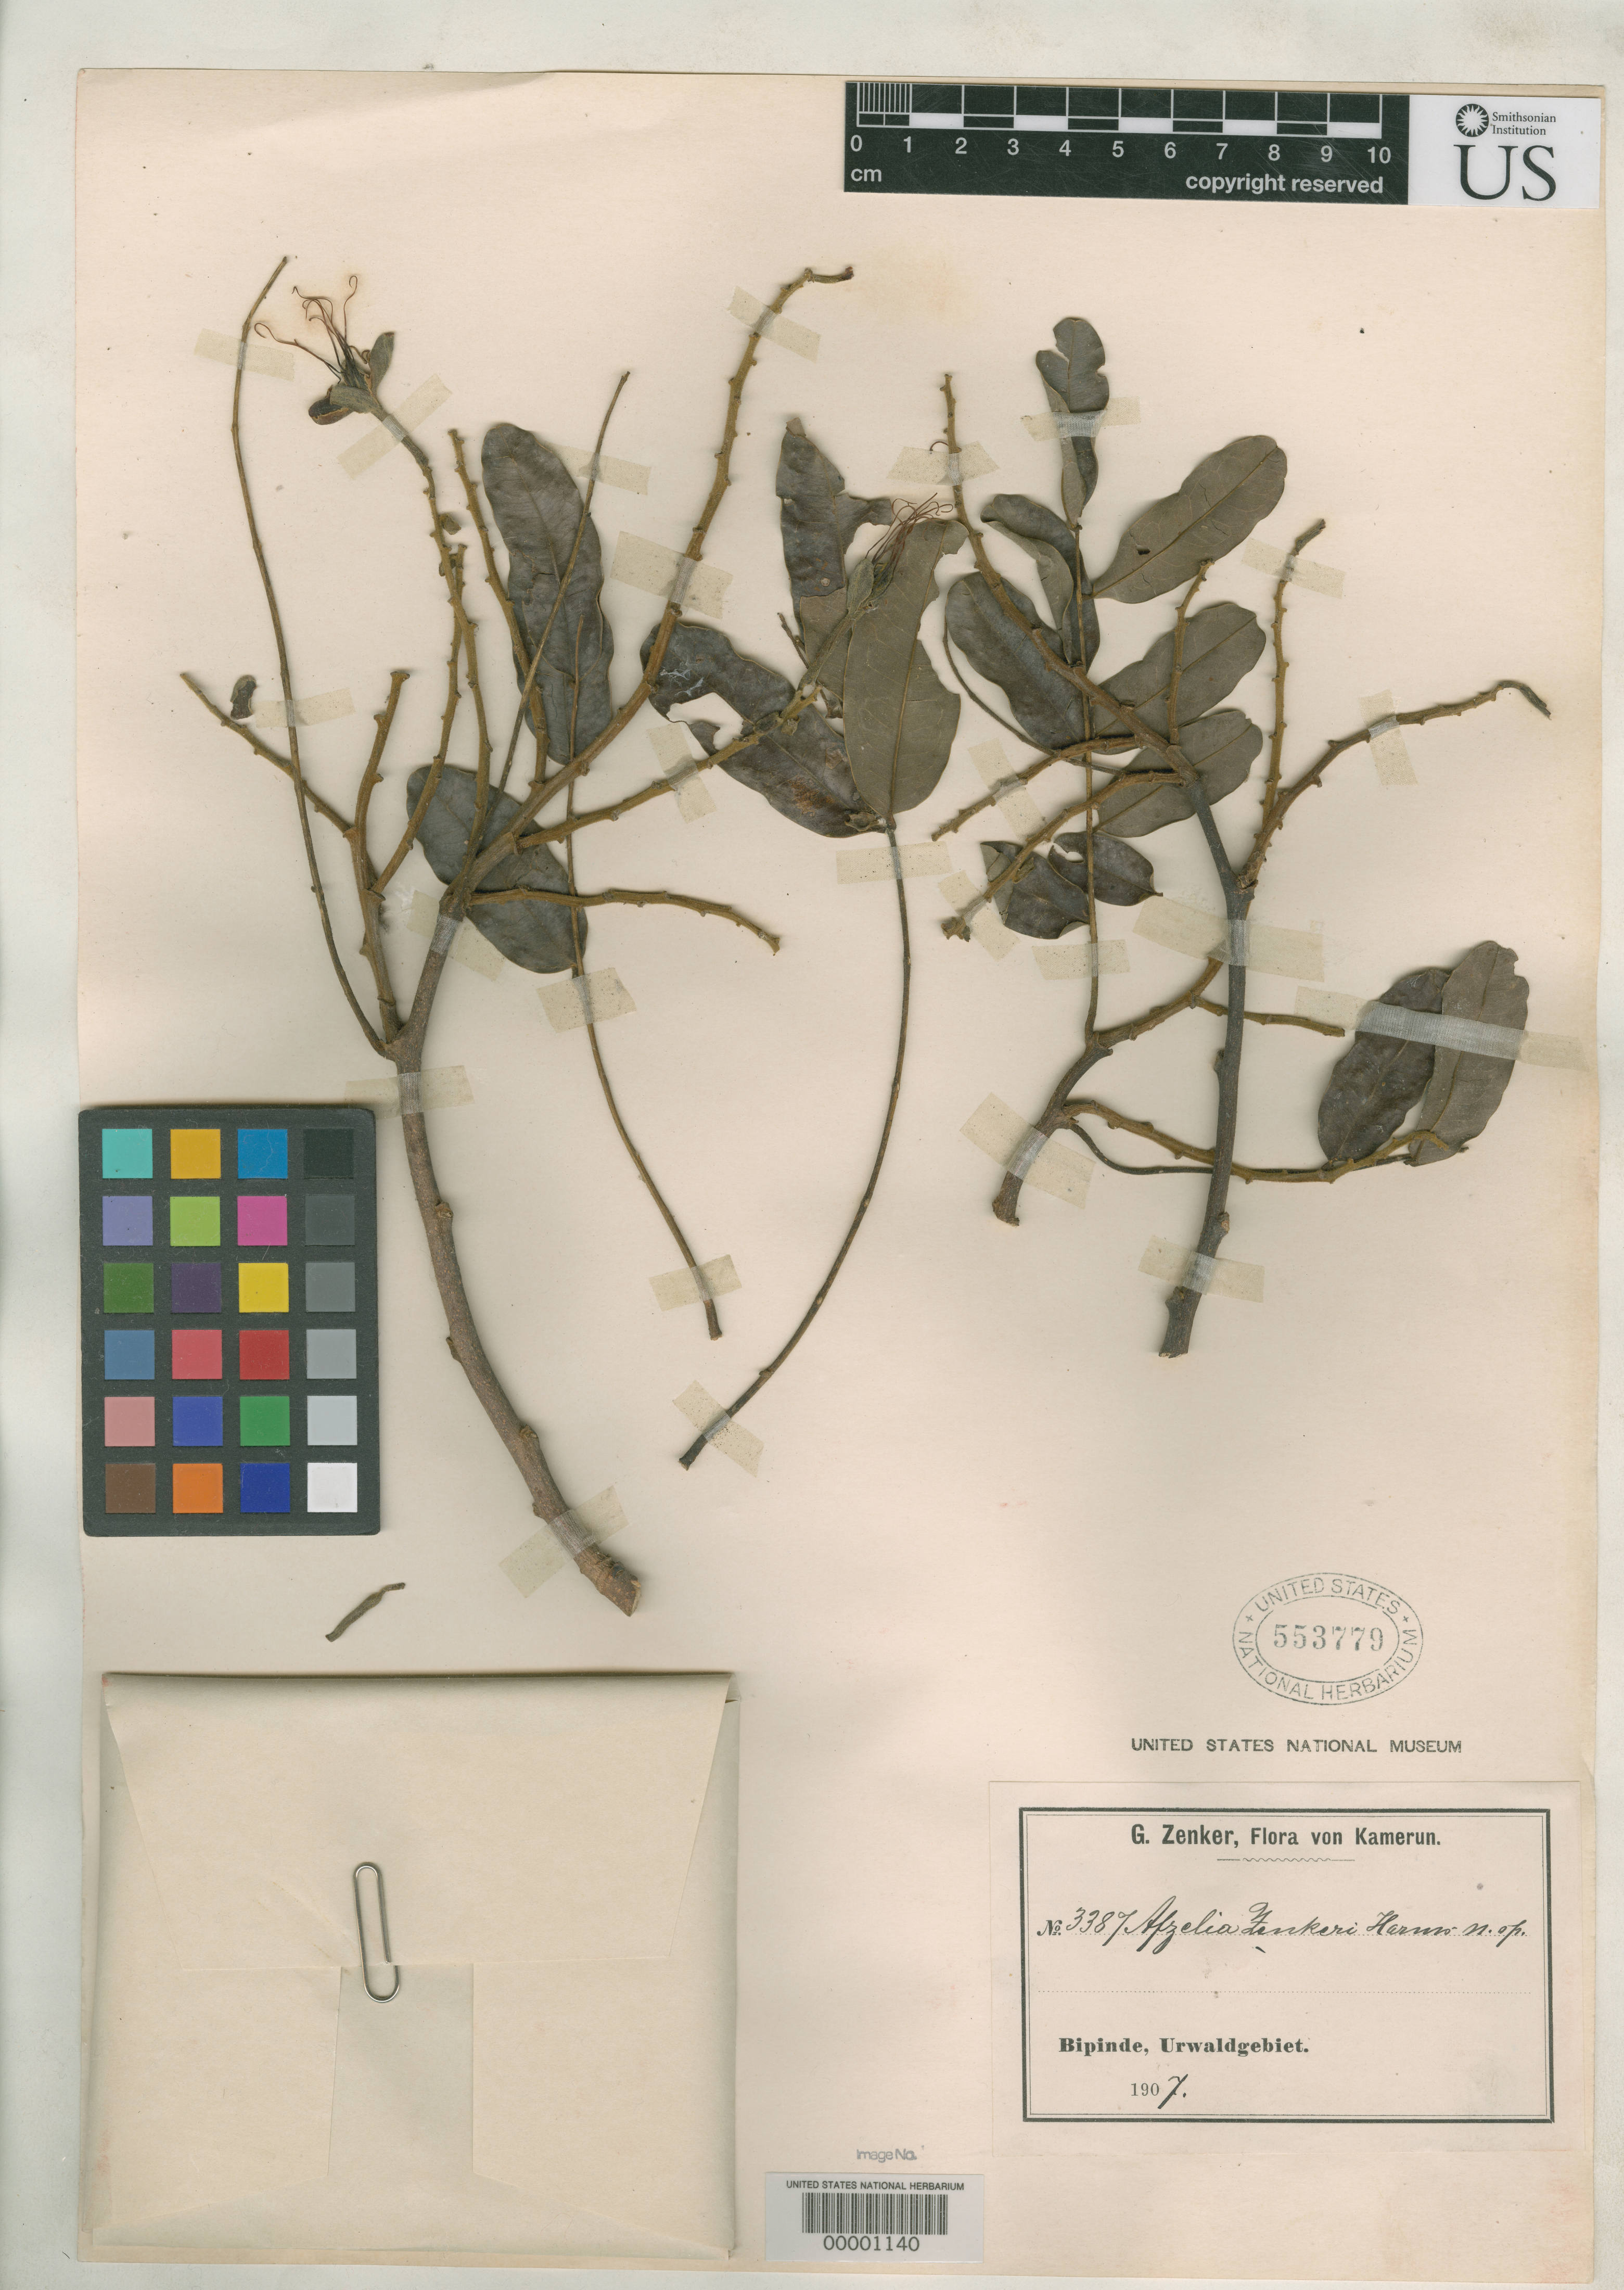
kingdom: Plantae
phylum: Tracheophyta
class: Magnoliopsida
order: Fabales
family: Fabaceae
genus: Afzelia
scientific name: Afzelia zenkeri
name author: Harms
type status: Isotype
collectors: G. A. Zenker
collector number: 3387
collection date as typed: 1907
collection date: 1907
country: Cameroon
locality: Bipindi.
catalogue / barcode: US 553779